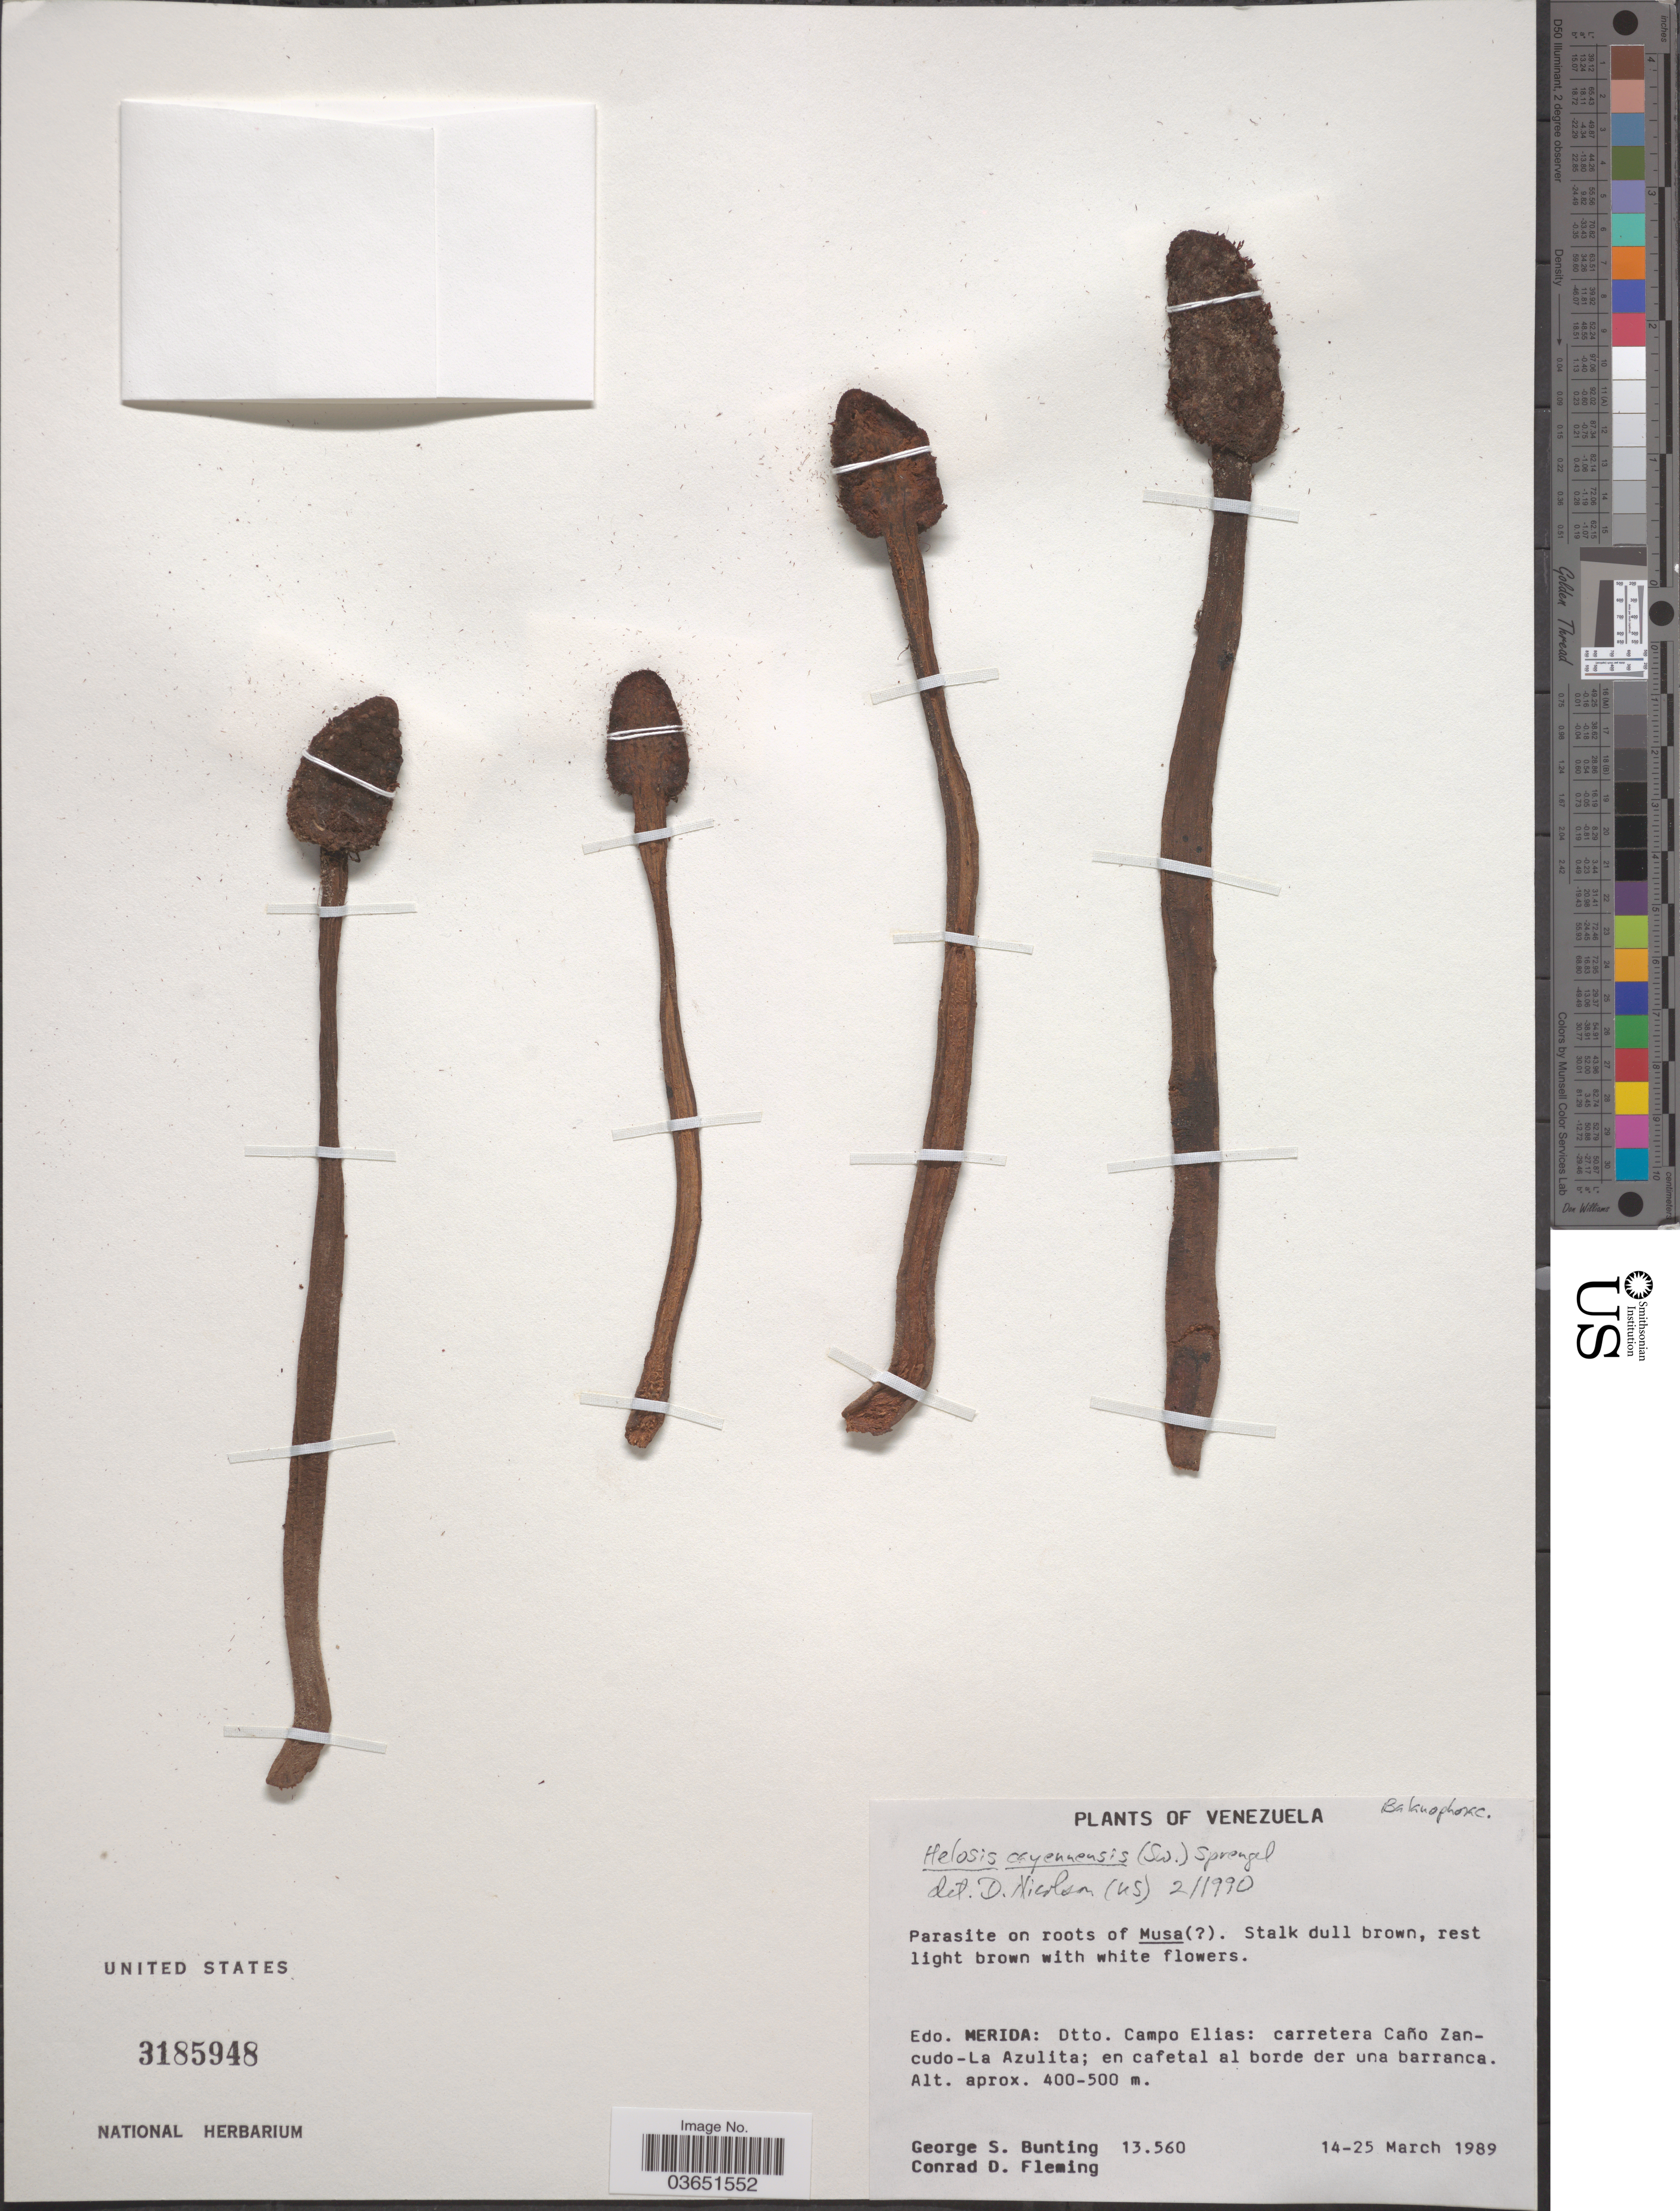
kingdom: Plantae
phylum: Tracheophyta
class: Magnoliopsida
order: Santalales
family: Balanophoraceae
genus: Helosis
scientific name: Helosis cayennensis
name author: (Sw.) Spreng.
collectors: G. S. Bunting & C. Fleming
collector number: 13560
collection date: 1989-03-14/1989-03-25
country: Venezuela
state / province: Mérida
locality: Dtto. Campo Elias: carretera Caño Zancudo-La Azulita.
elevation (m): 400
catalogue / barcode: US 3185948